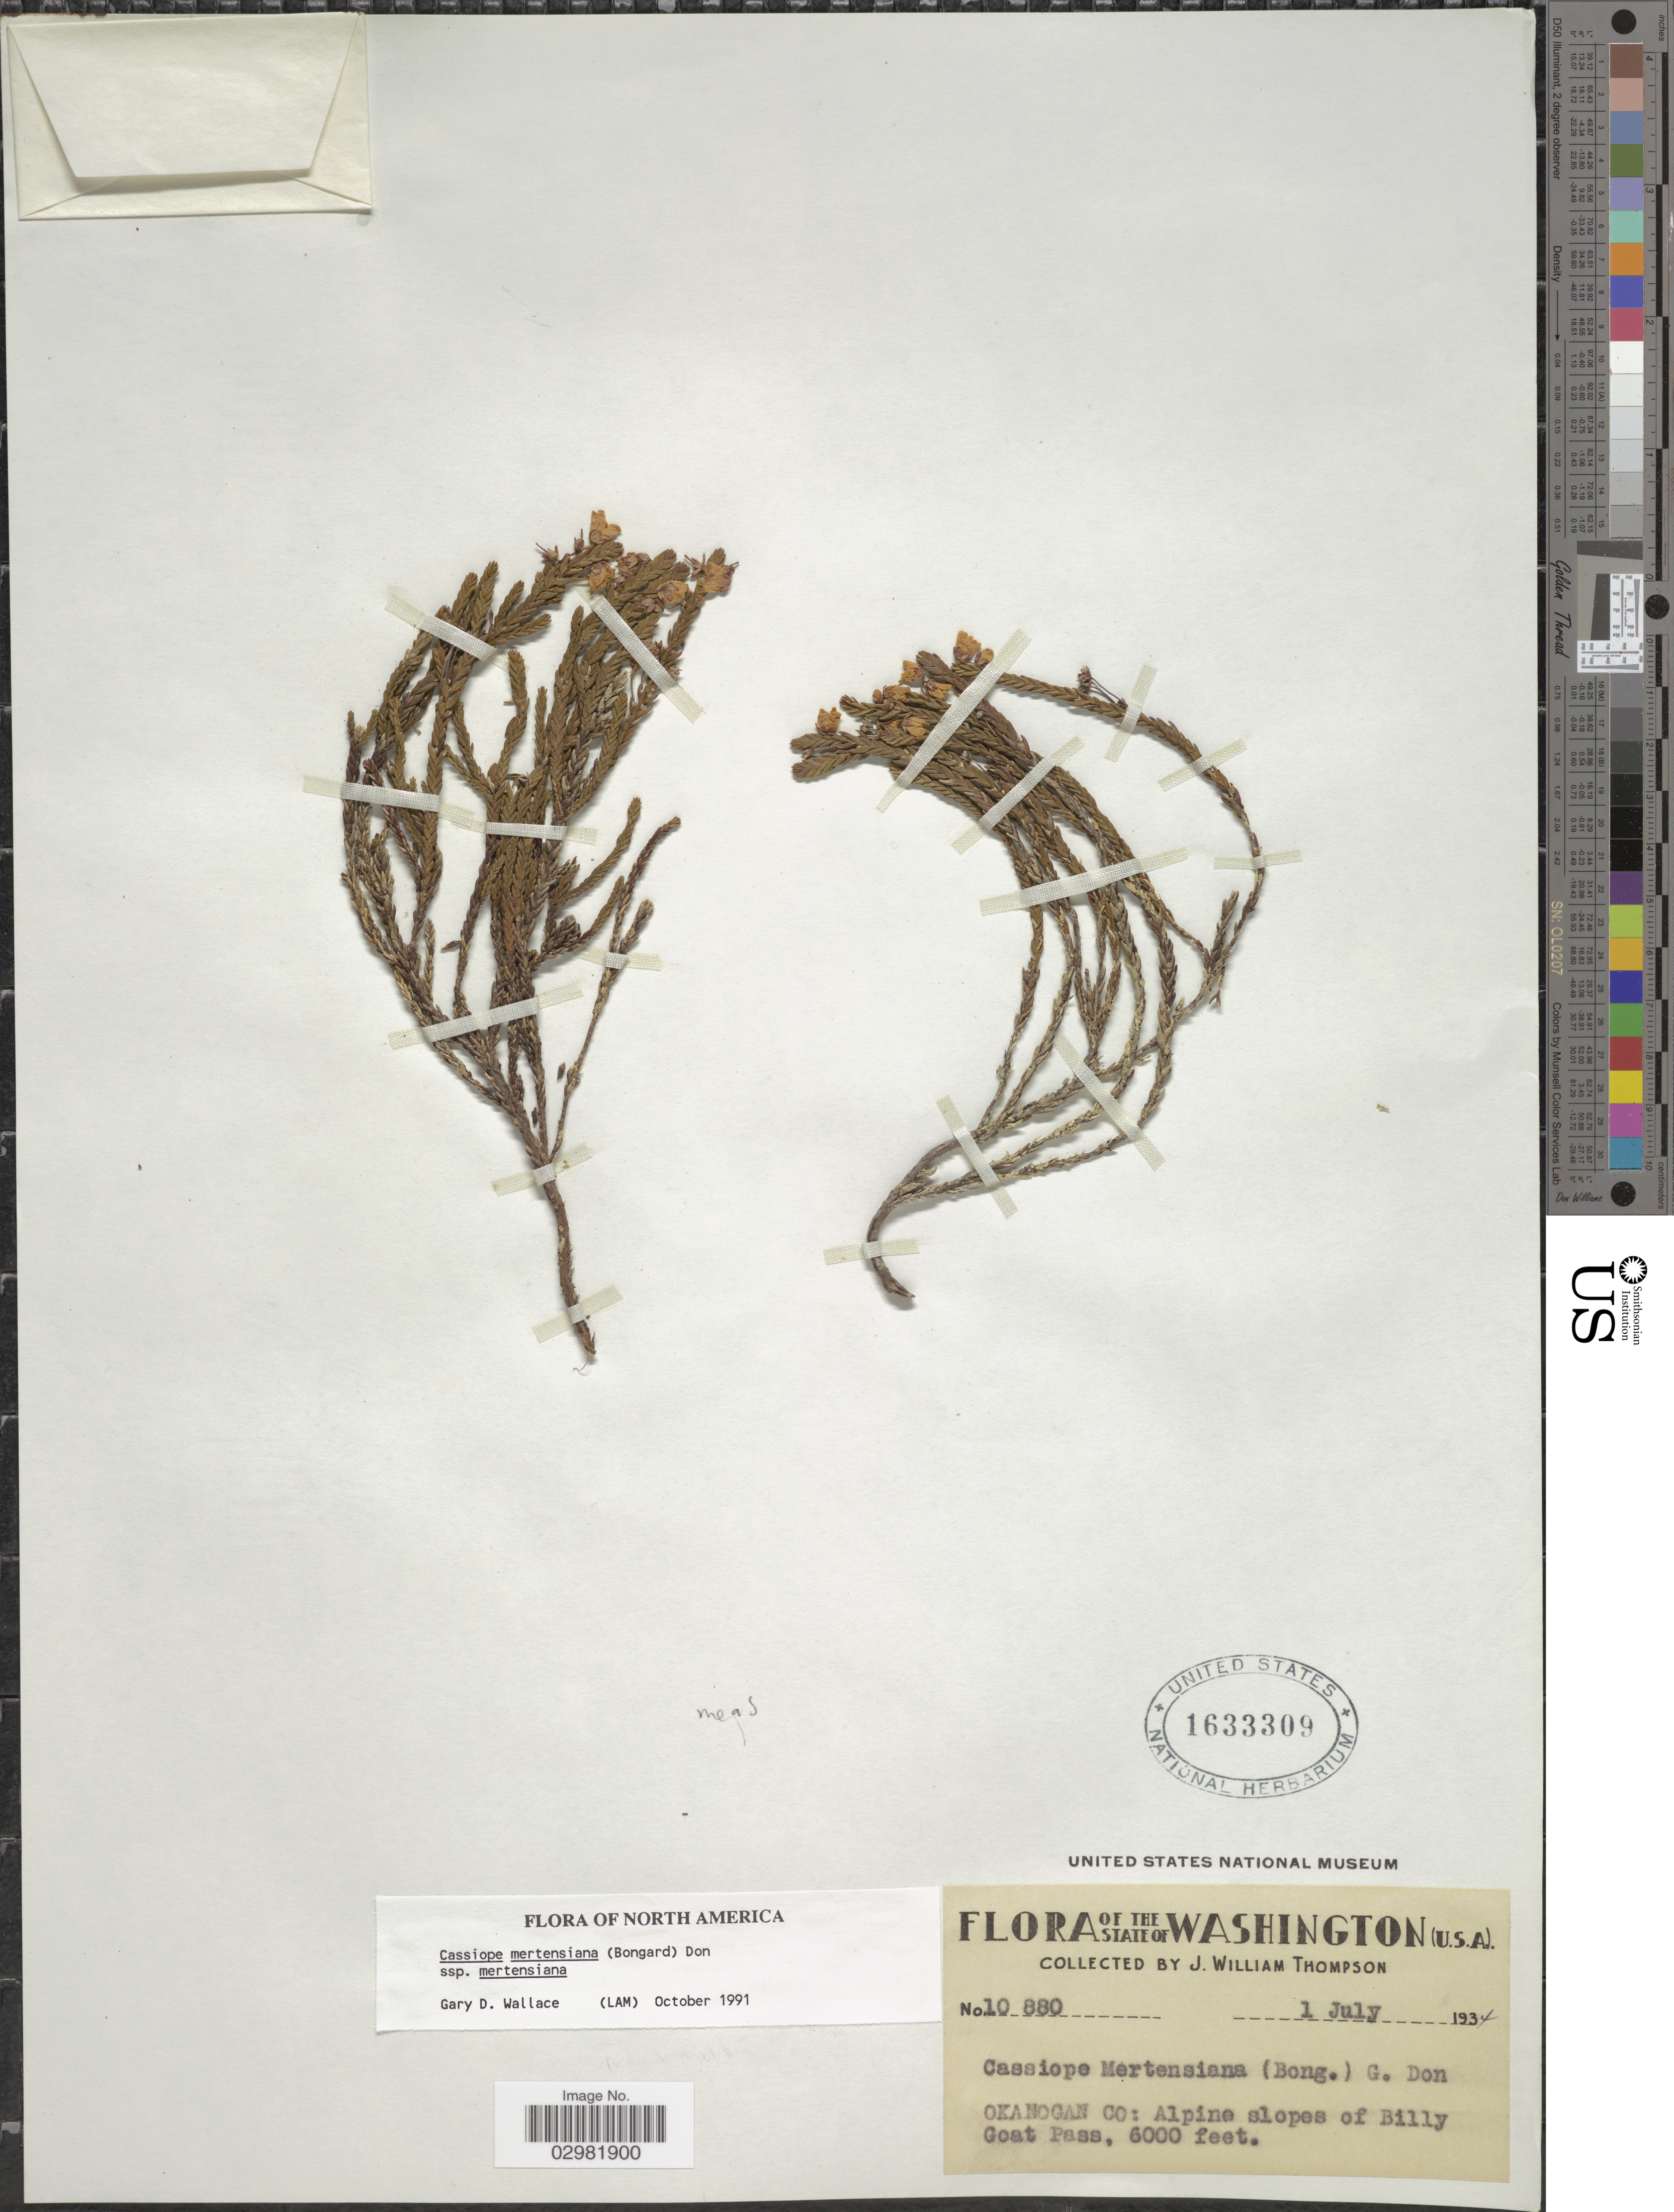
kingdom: Plantae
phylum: Tracheophyta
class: Magnoliopsida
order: Ericales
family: Ericaceae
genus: Cassiope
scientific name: Cassiope mertensiana subsp. mertensiana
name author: (Bong.) G. Don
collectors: J. W. Thompson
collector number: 10880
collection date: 1934-07-01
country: United States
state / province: Washington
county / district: Okanogan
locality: Okanogan Co: Alpine slopes of Billy Goat Pass.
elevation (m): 1829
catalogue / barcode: US 1633309